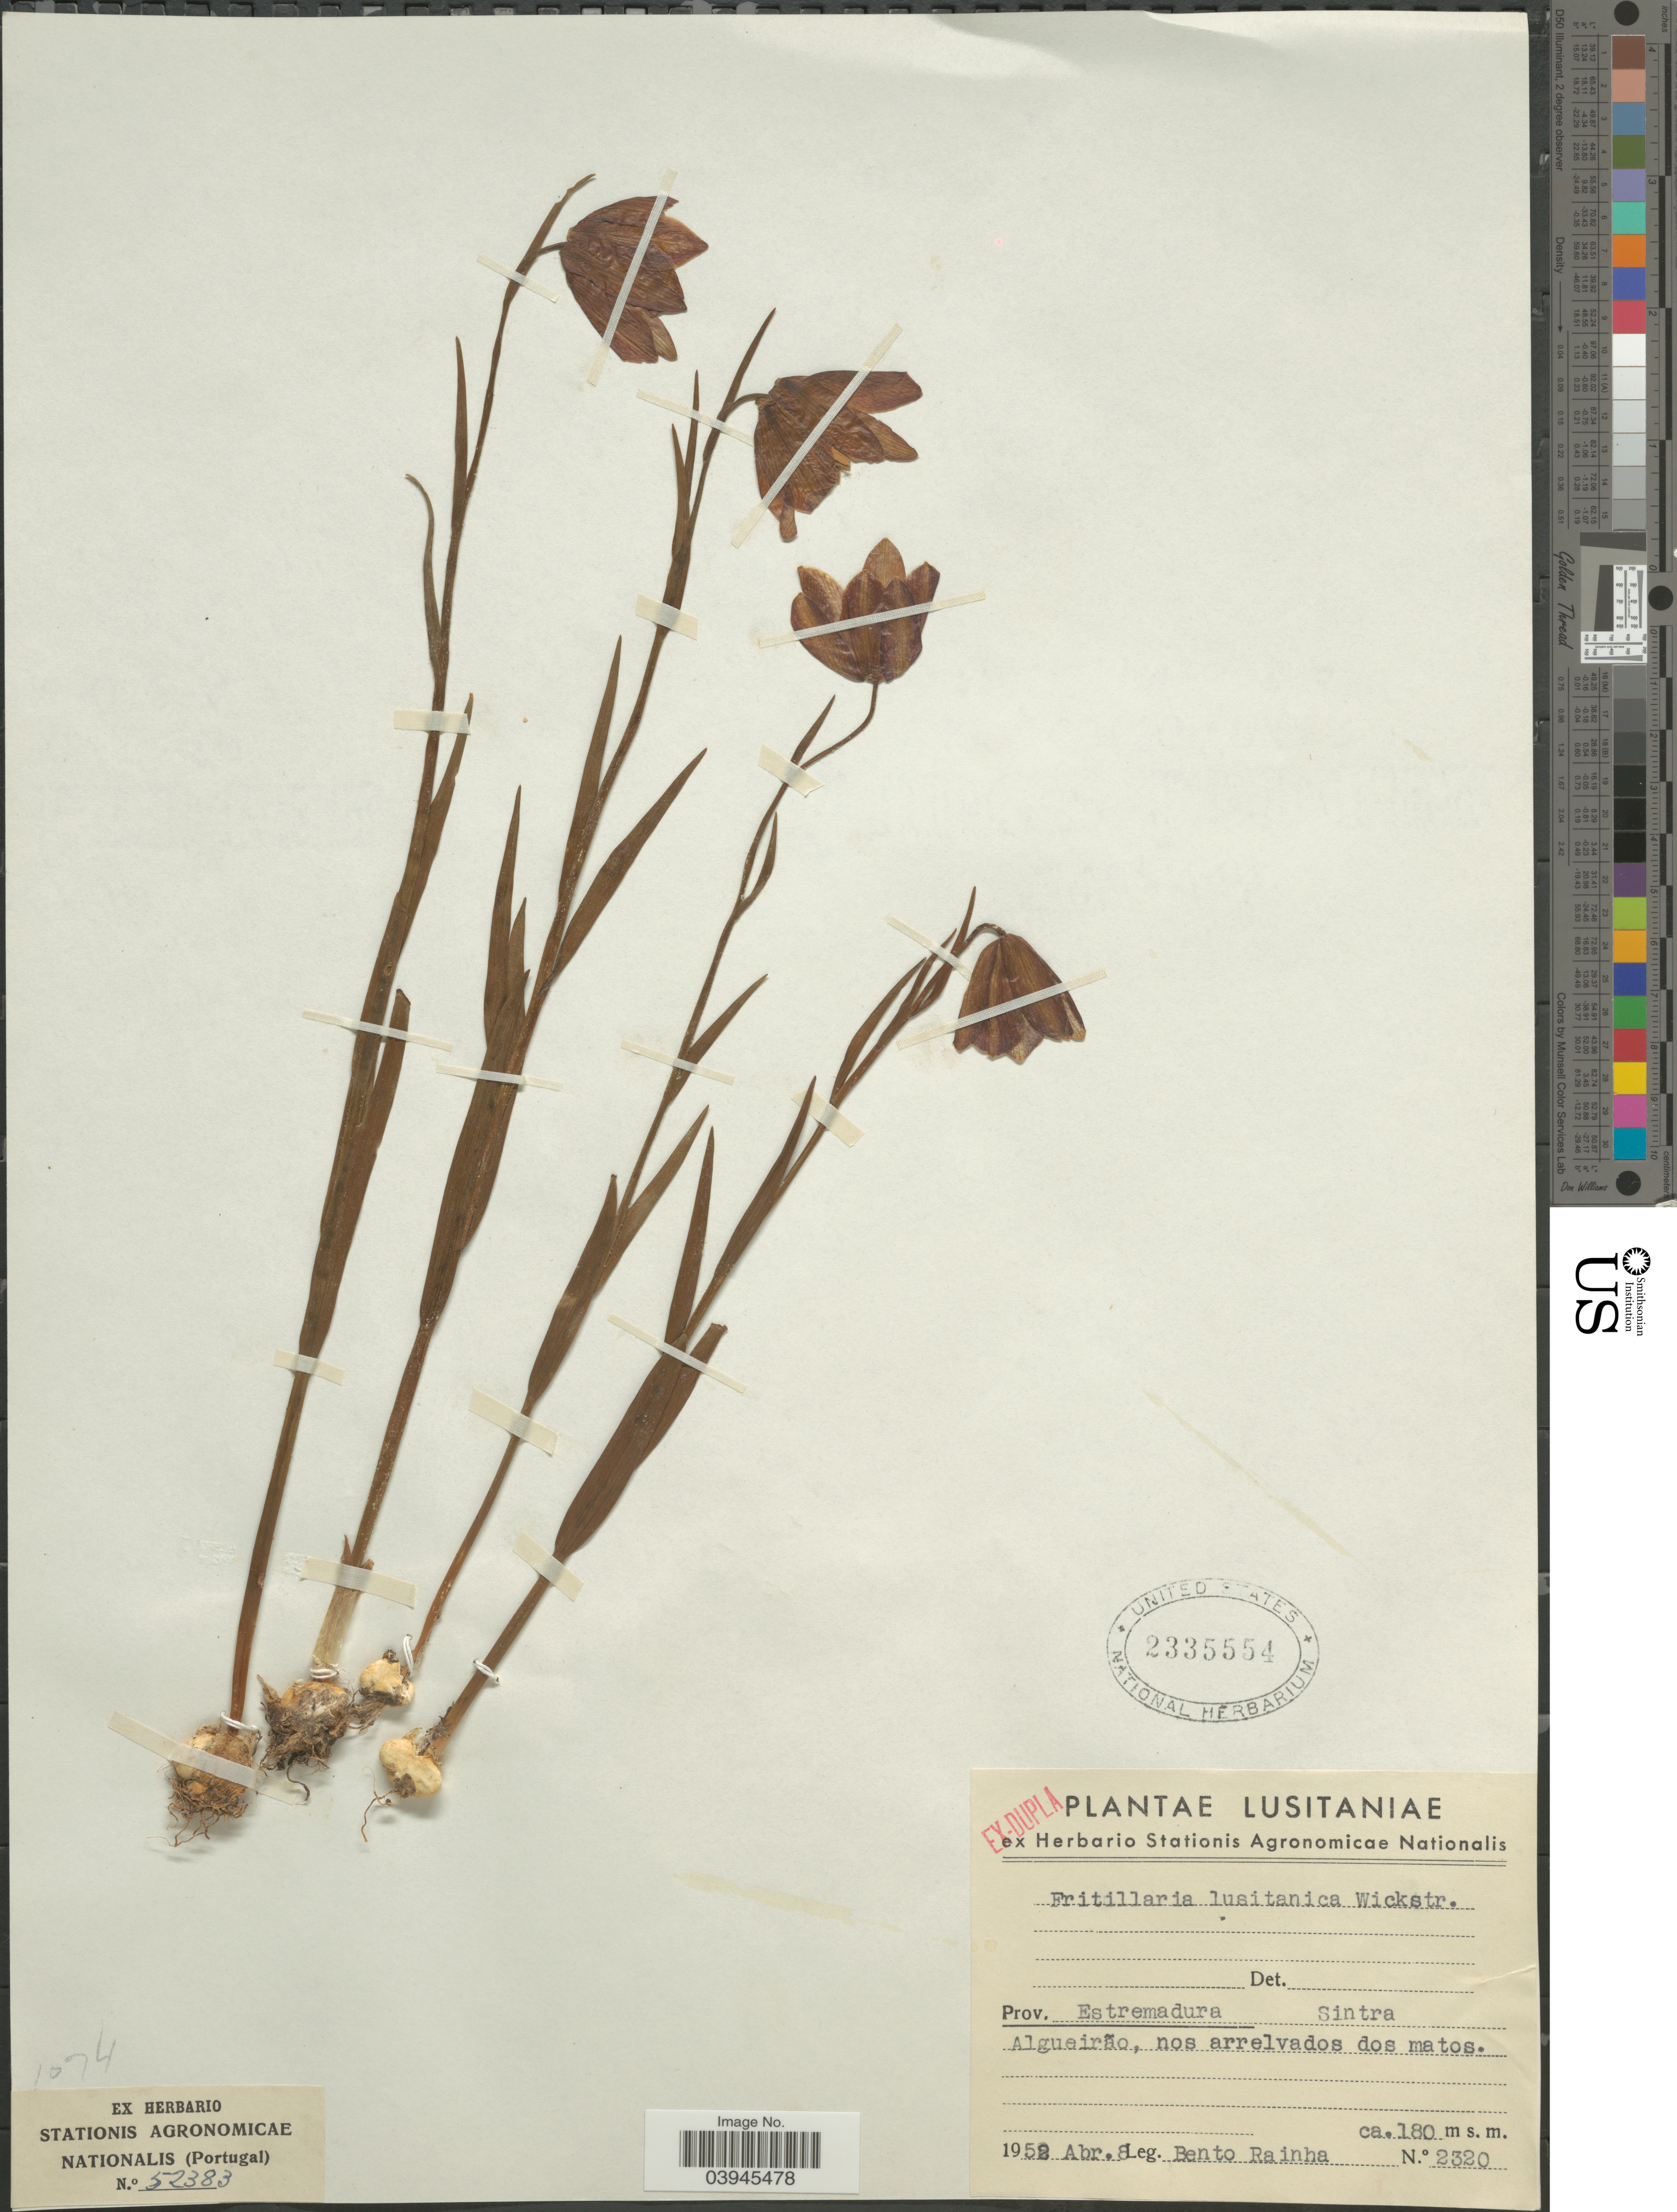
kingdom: Plantae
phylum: Tracheophyta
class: Liliopsida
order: Liliales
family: Liliaceae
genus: Fritillaria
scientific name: Fritillaria lusitanica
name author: Wikstr.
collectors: B. Rainha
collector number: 2320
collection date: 1958-04-08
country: Portugal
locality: Lusitaniae. Prov. Estremadura Sintra. Algueirão, nos arrelvados dos matos.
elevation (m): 180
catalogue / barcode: US 2335554